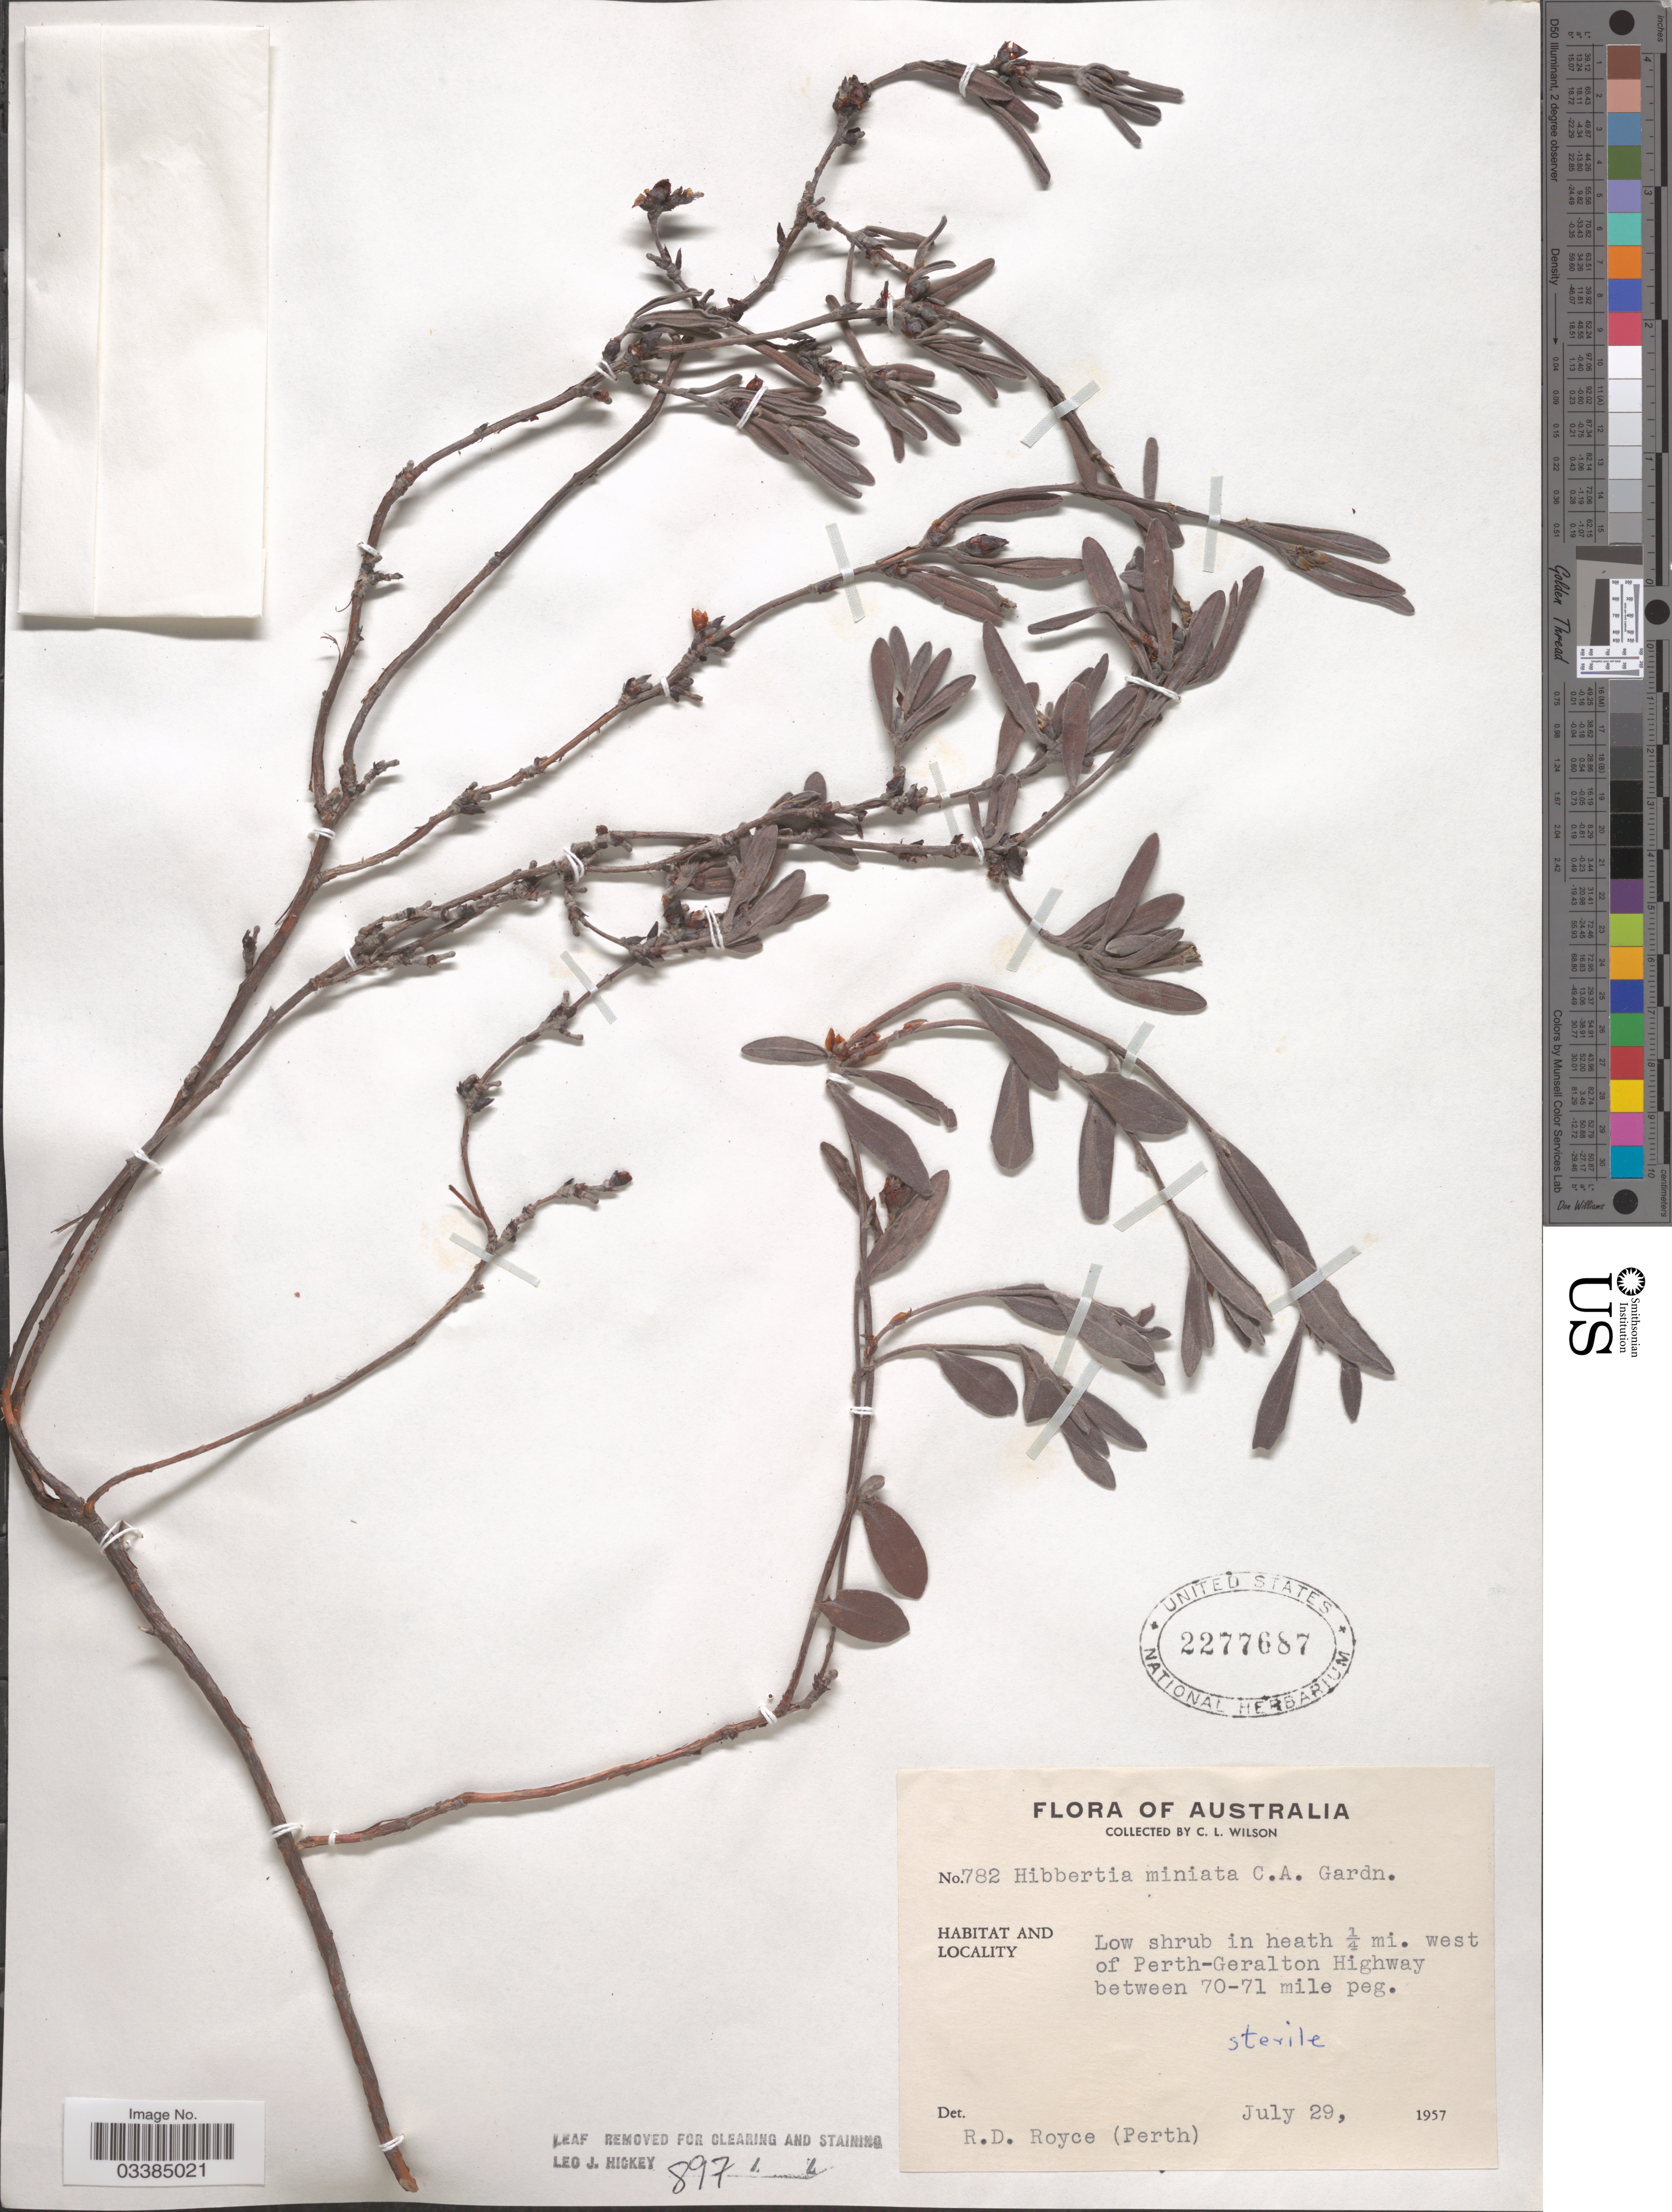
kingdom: Plantae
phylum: Tracheophyta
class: Magnoliopsida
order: Dilleniales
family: Dilleniaceae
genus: Hibbertia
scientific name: Hibbertia miniata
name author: C.A. Gardner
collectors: C. L. Wilson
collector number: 782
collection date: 1957-07-29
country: Australia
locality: In heath ¼ mi. west of Perth-Geralton Highway between 70-71 mile peg.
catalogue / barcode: US 2277687